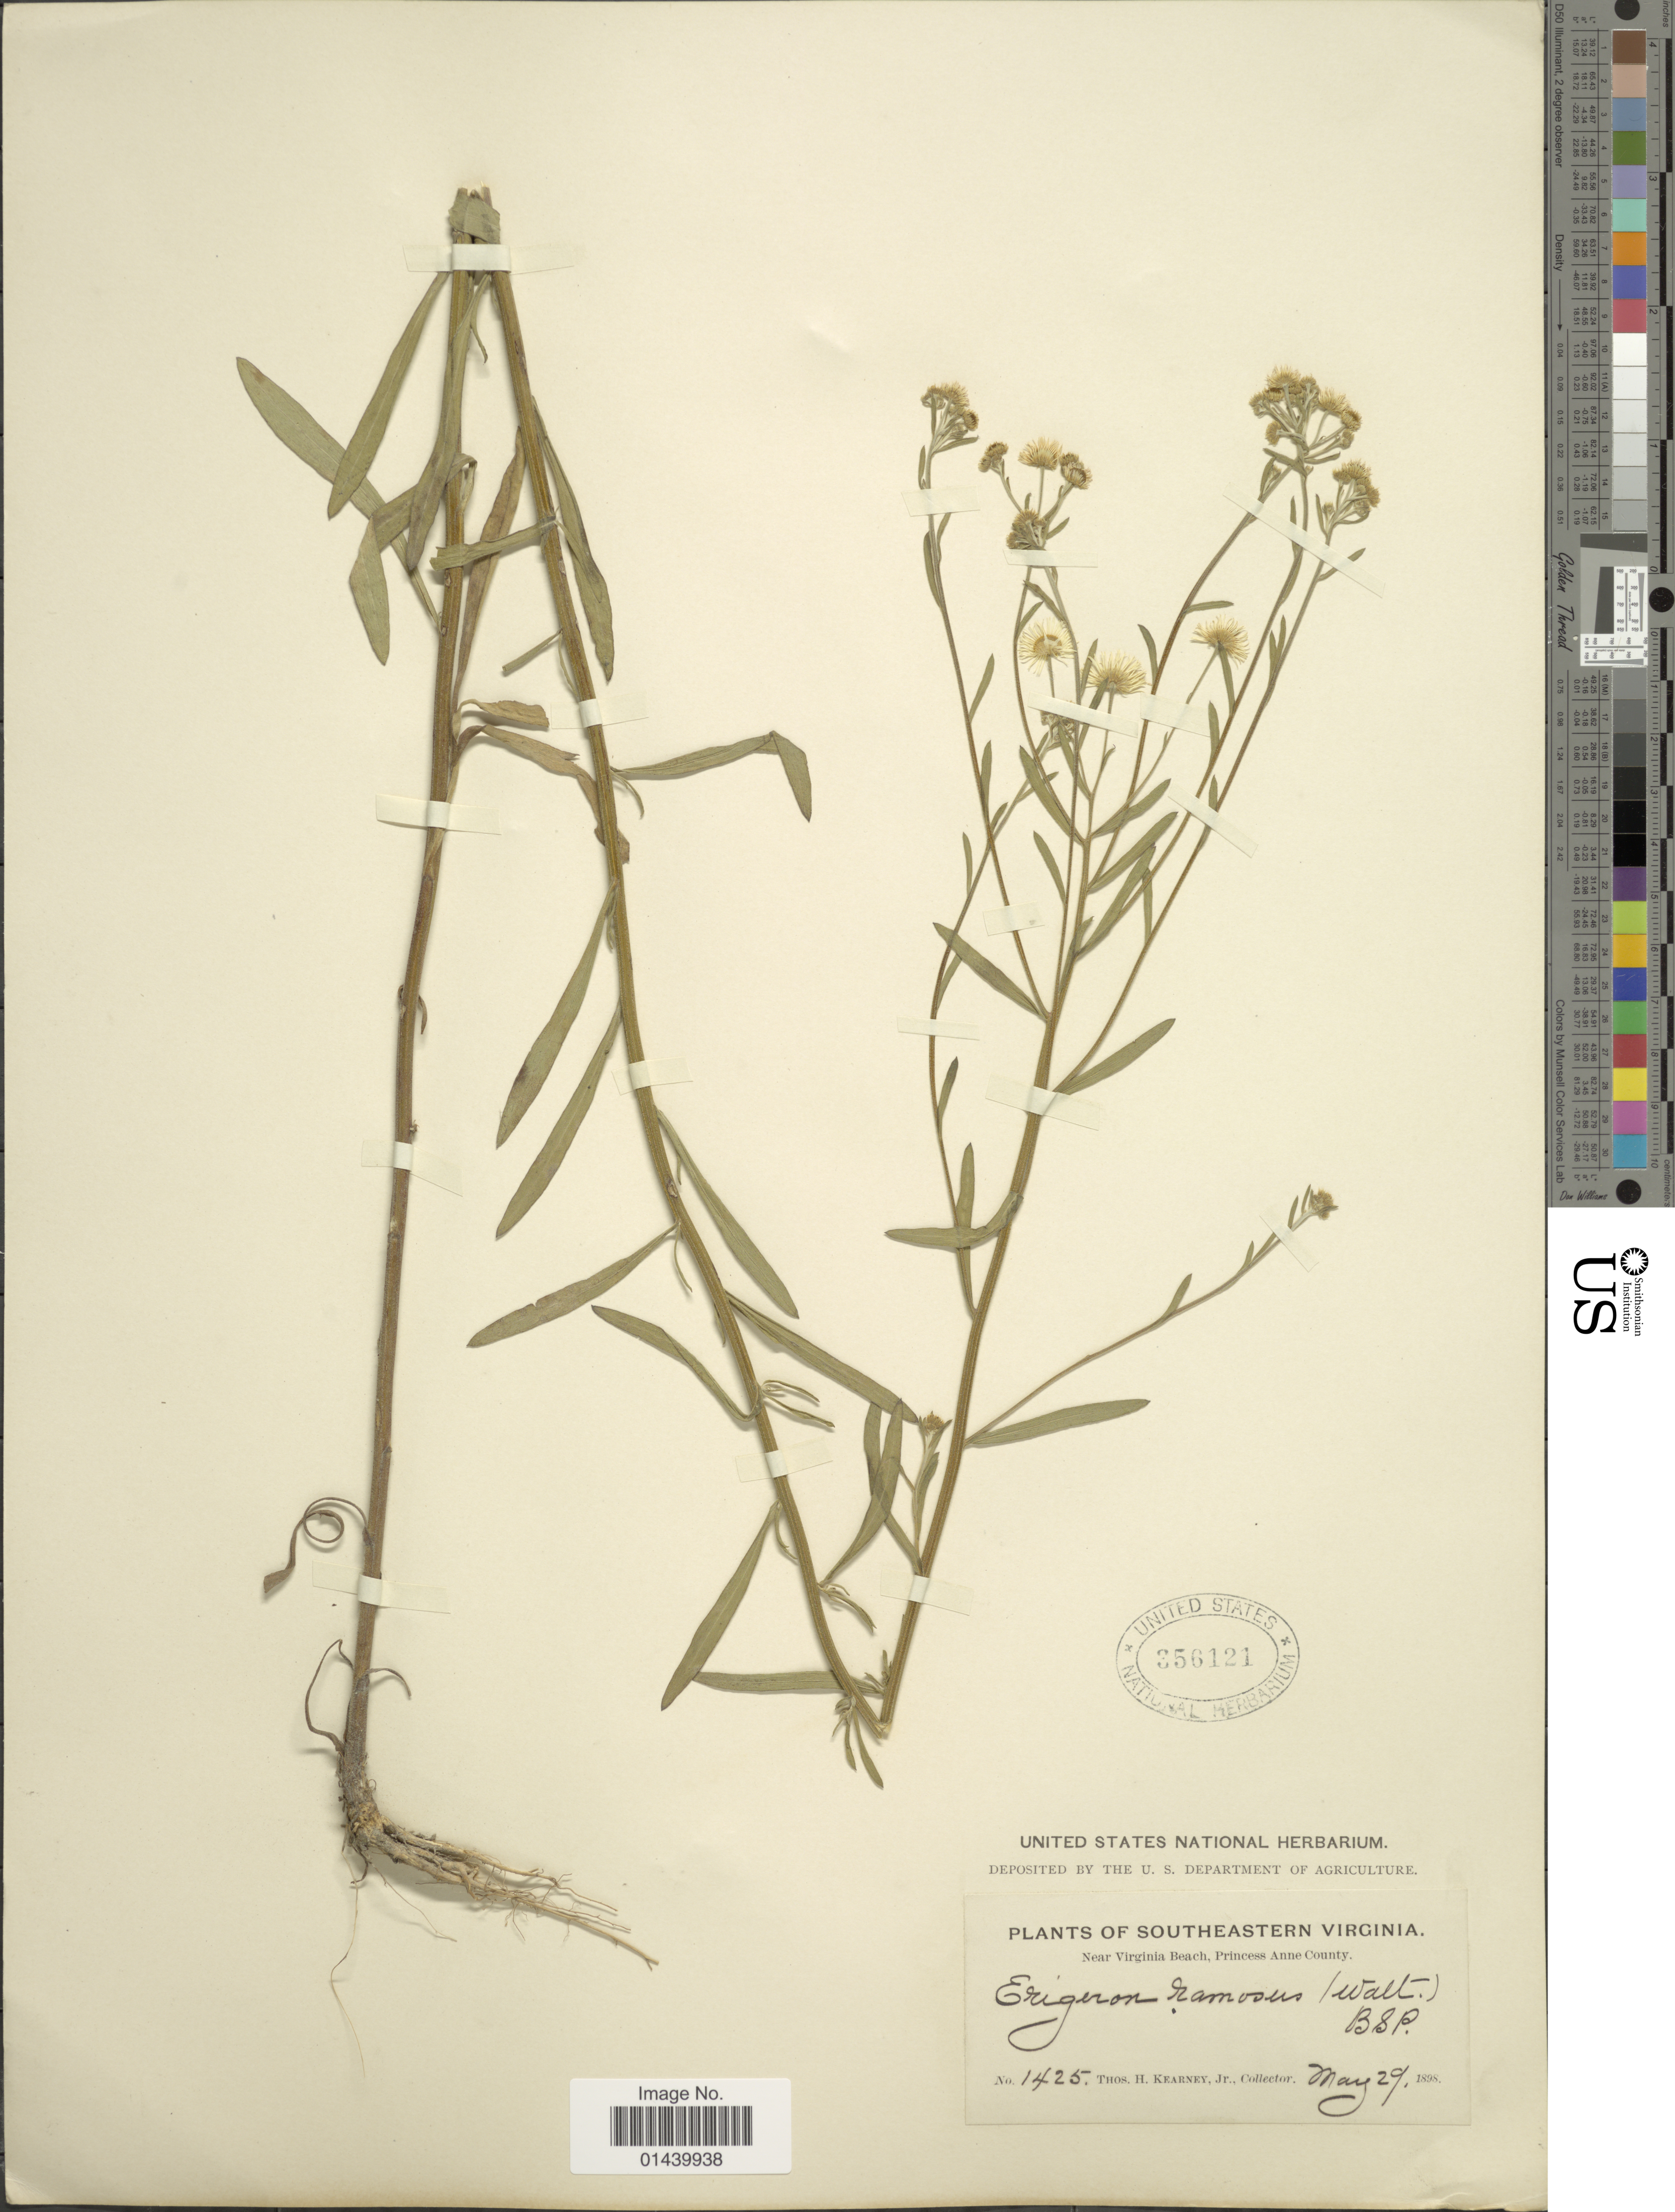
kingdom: Plantae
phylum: Tracheophyta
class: Magnoliopsida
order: Asterales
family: Asteraceae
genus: Erigeron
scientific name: Erigeron strigosus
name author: Muhl. ex Willd.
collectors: T. H. Kearney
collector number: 1425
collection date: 1898-05-29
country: United States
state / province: Virginia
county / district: City of Virginia Beach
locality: Southeastern Virginia. Near Virginia Beach, Princess Anne (=historic county name) County.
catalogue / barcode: US 356121